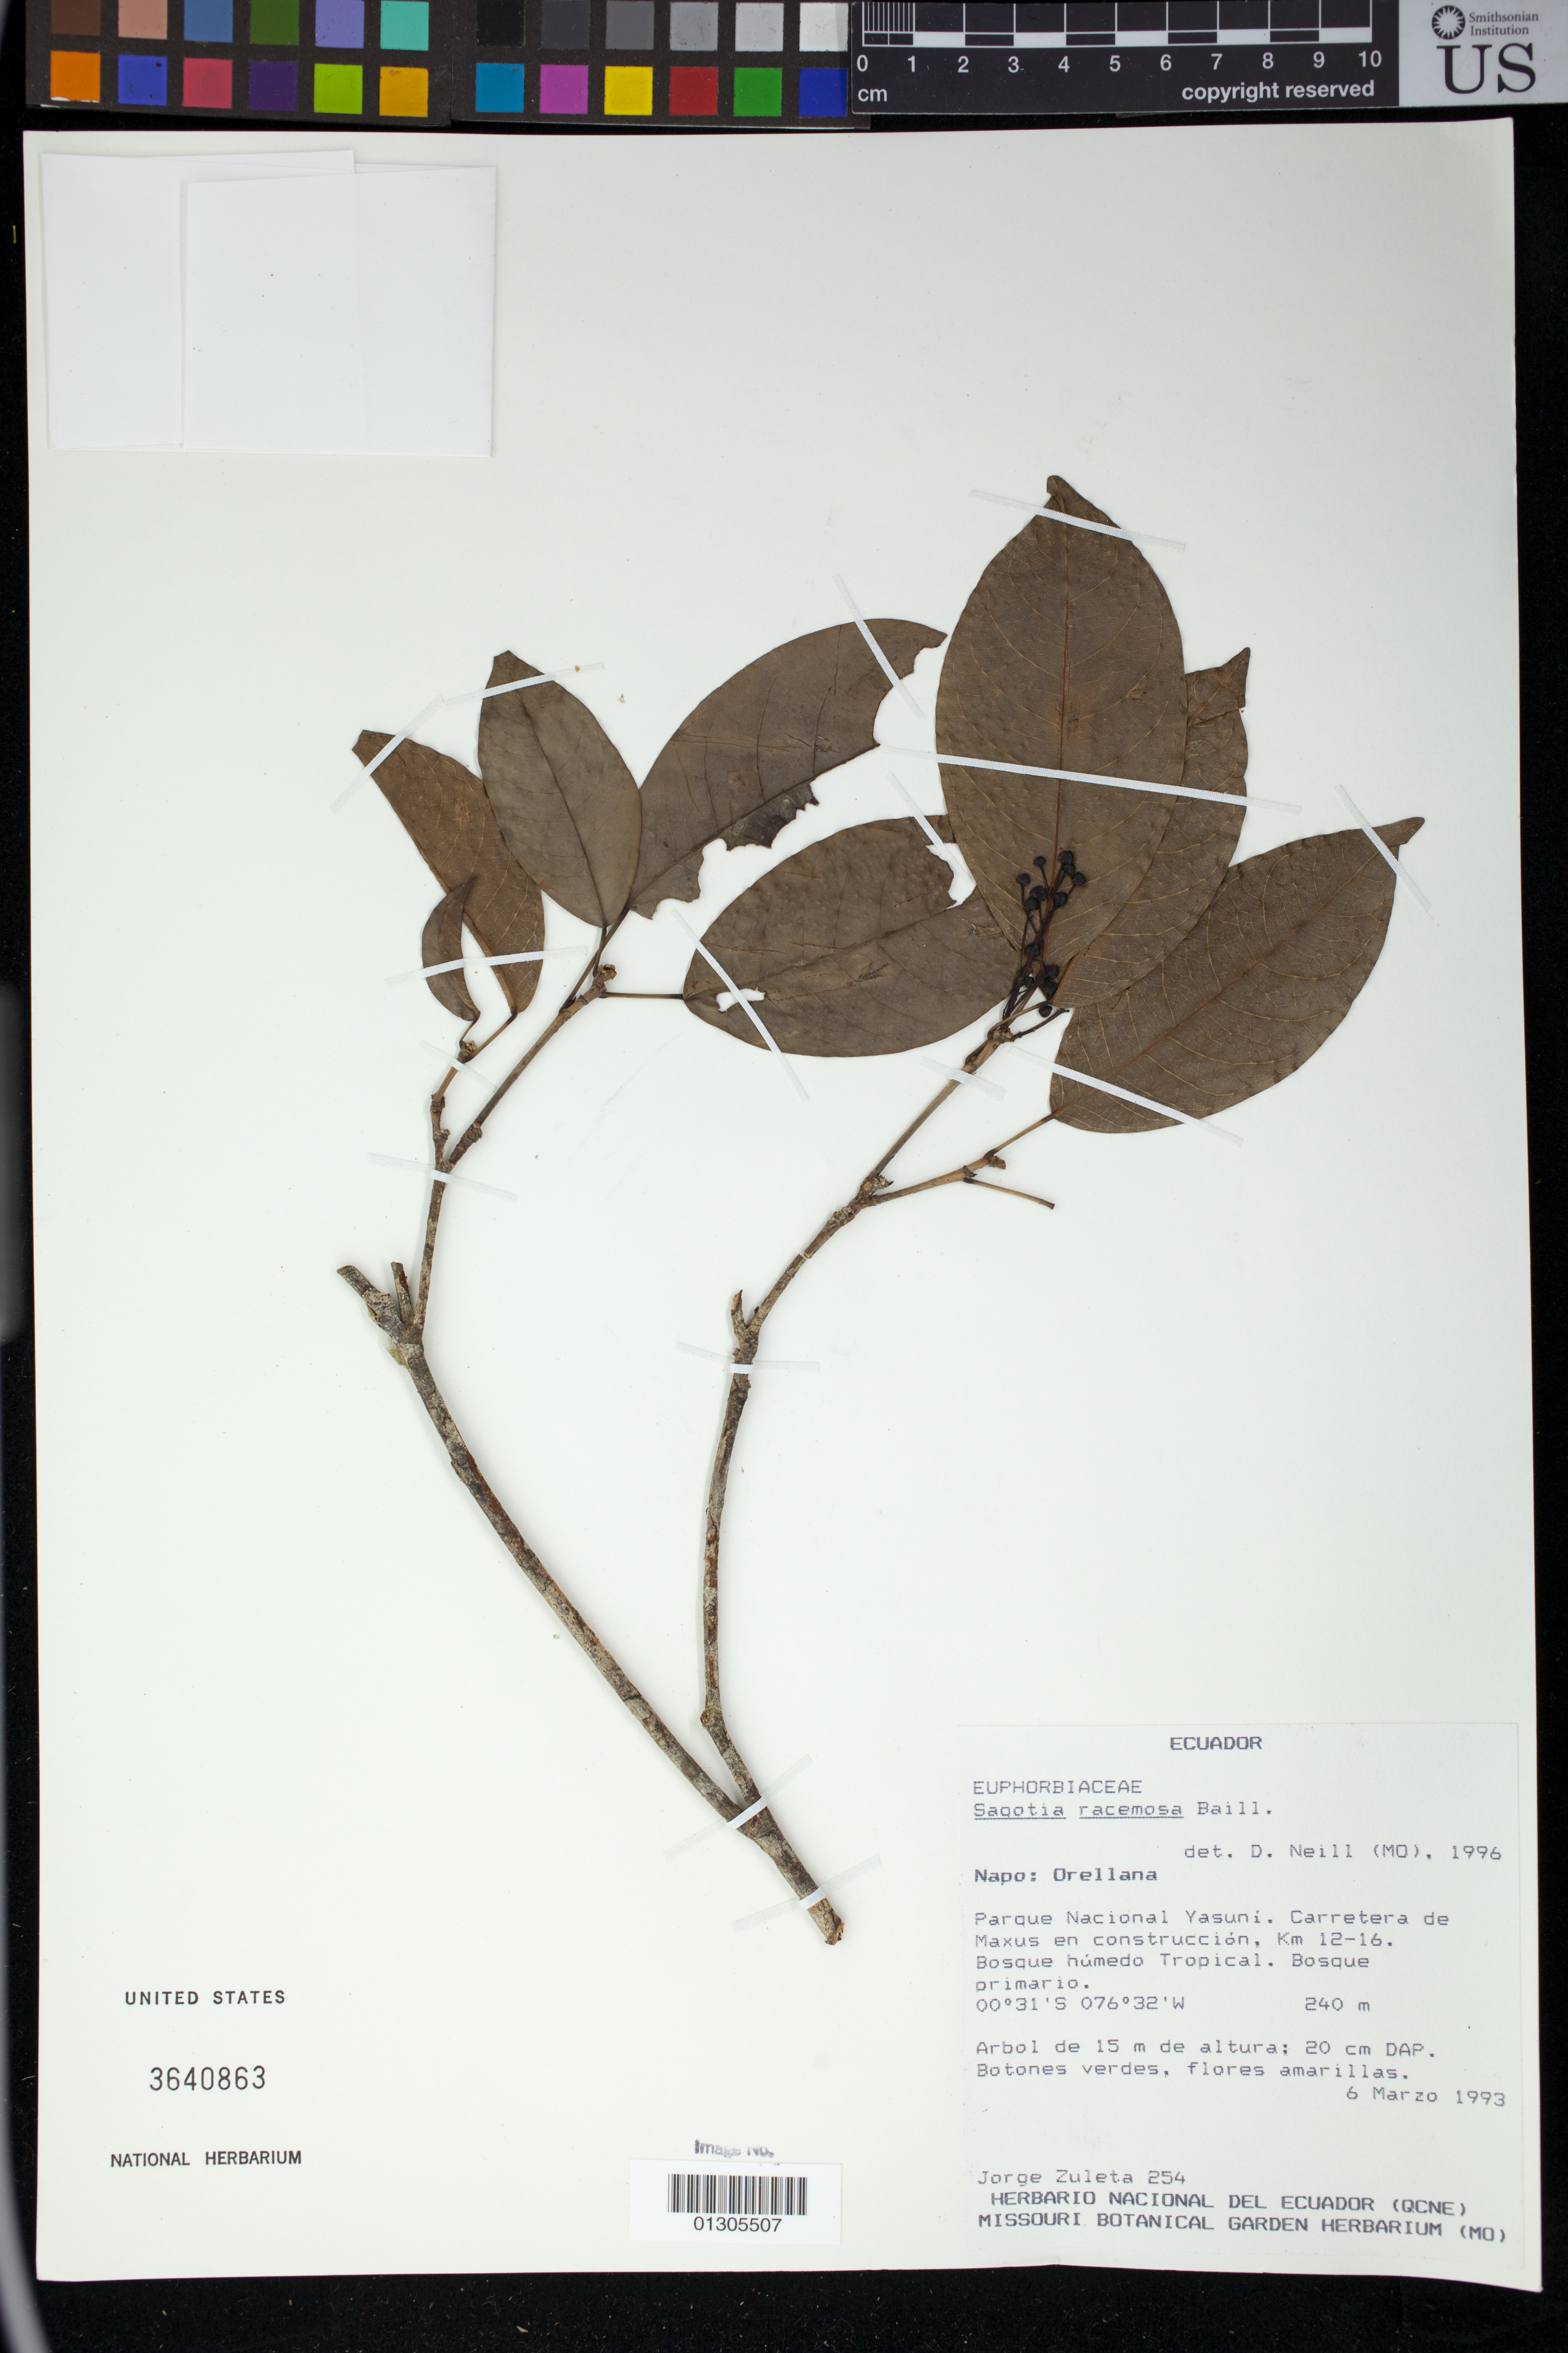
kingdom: Plantae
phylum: Tracheophyta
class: Magnoliopsida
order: Malpighiales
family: Euphorbiaceae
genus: Sagotia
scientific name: Sagotia racemosa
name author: Baill.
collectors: J. Zuleta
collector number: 254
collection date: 1993-03-06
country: Ecuador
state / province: Orellana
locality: Parque Nacional Yasuni. Carretera de Maxus en construccion, Km 12-16.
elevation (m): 240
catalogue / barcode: US 3640863